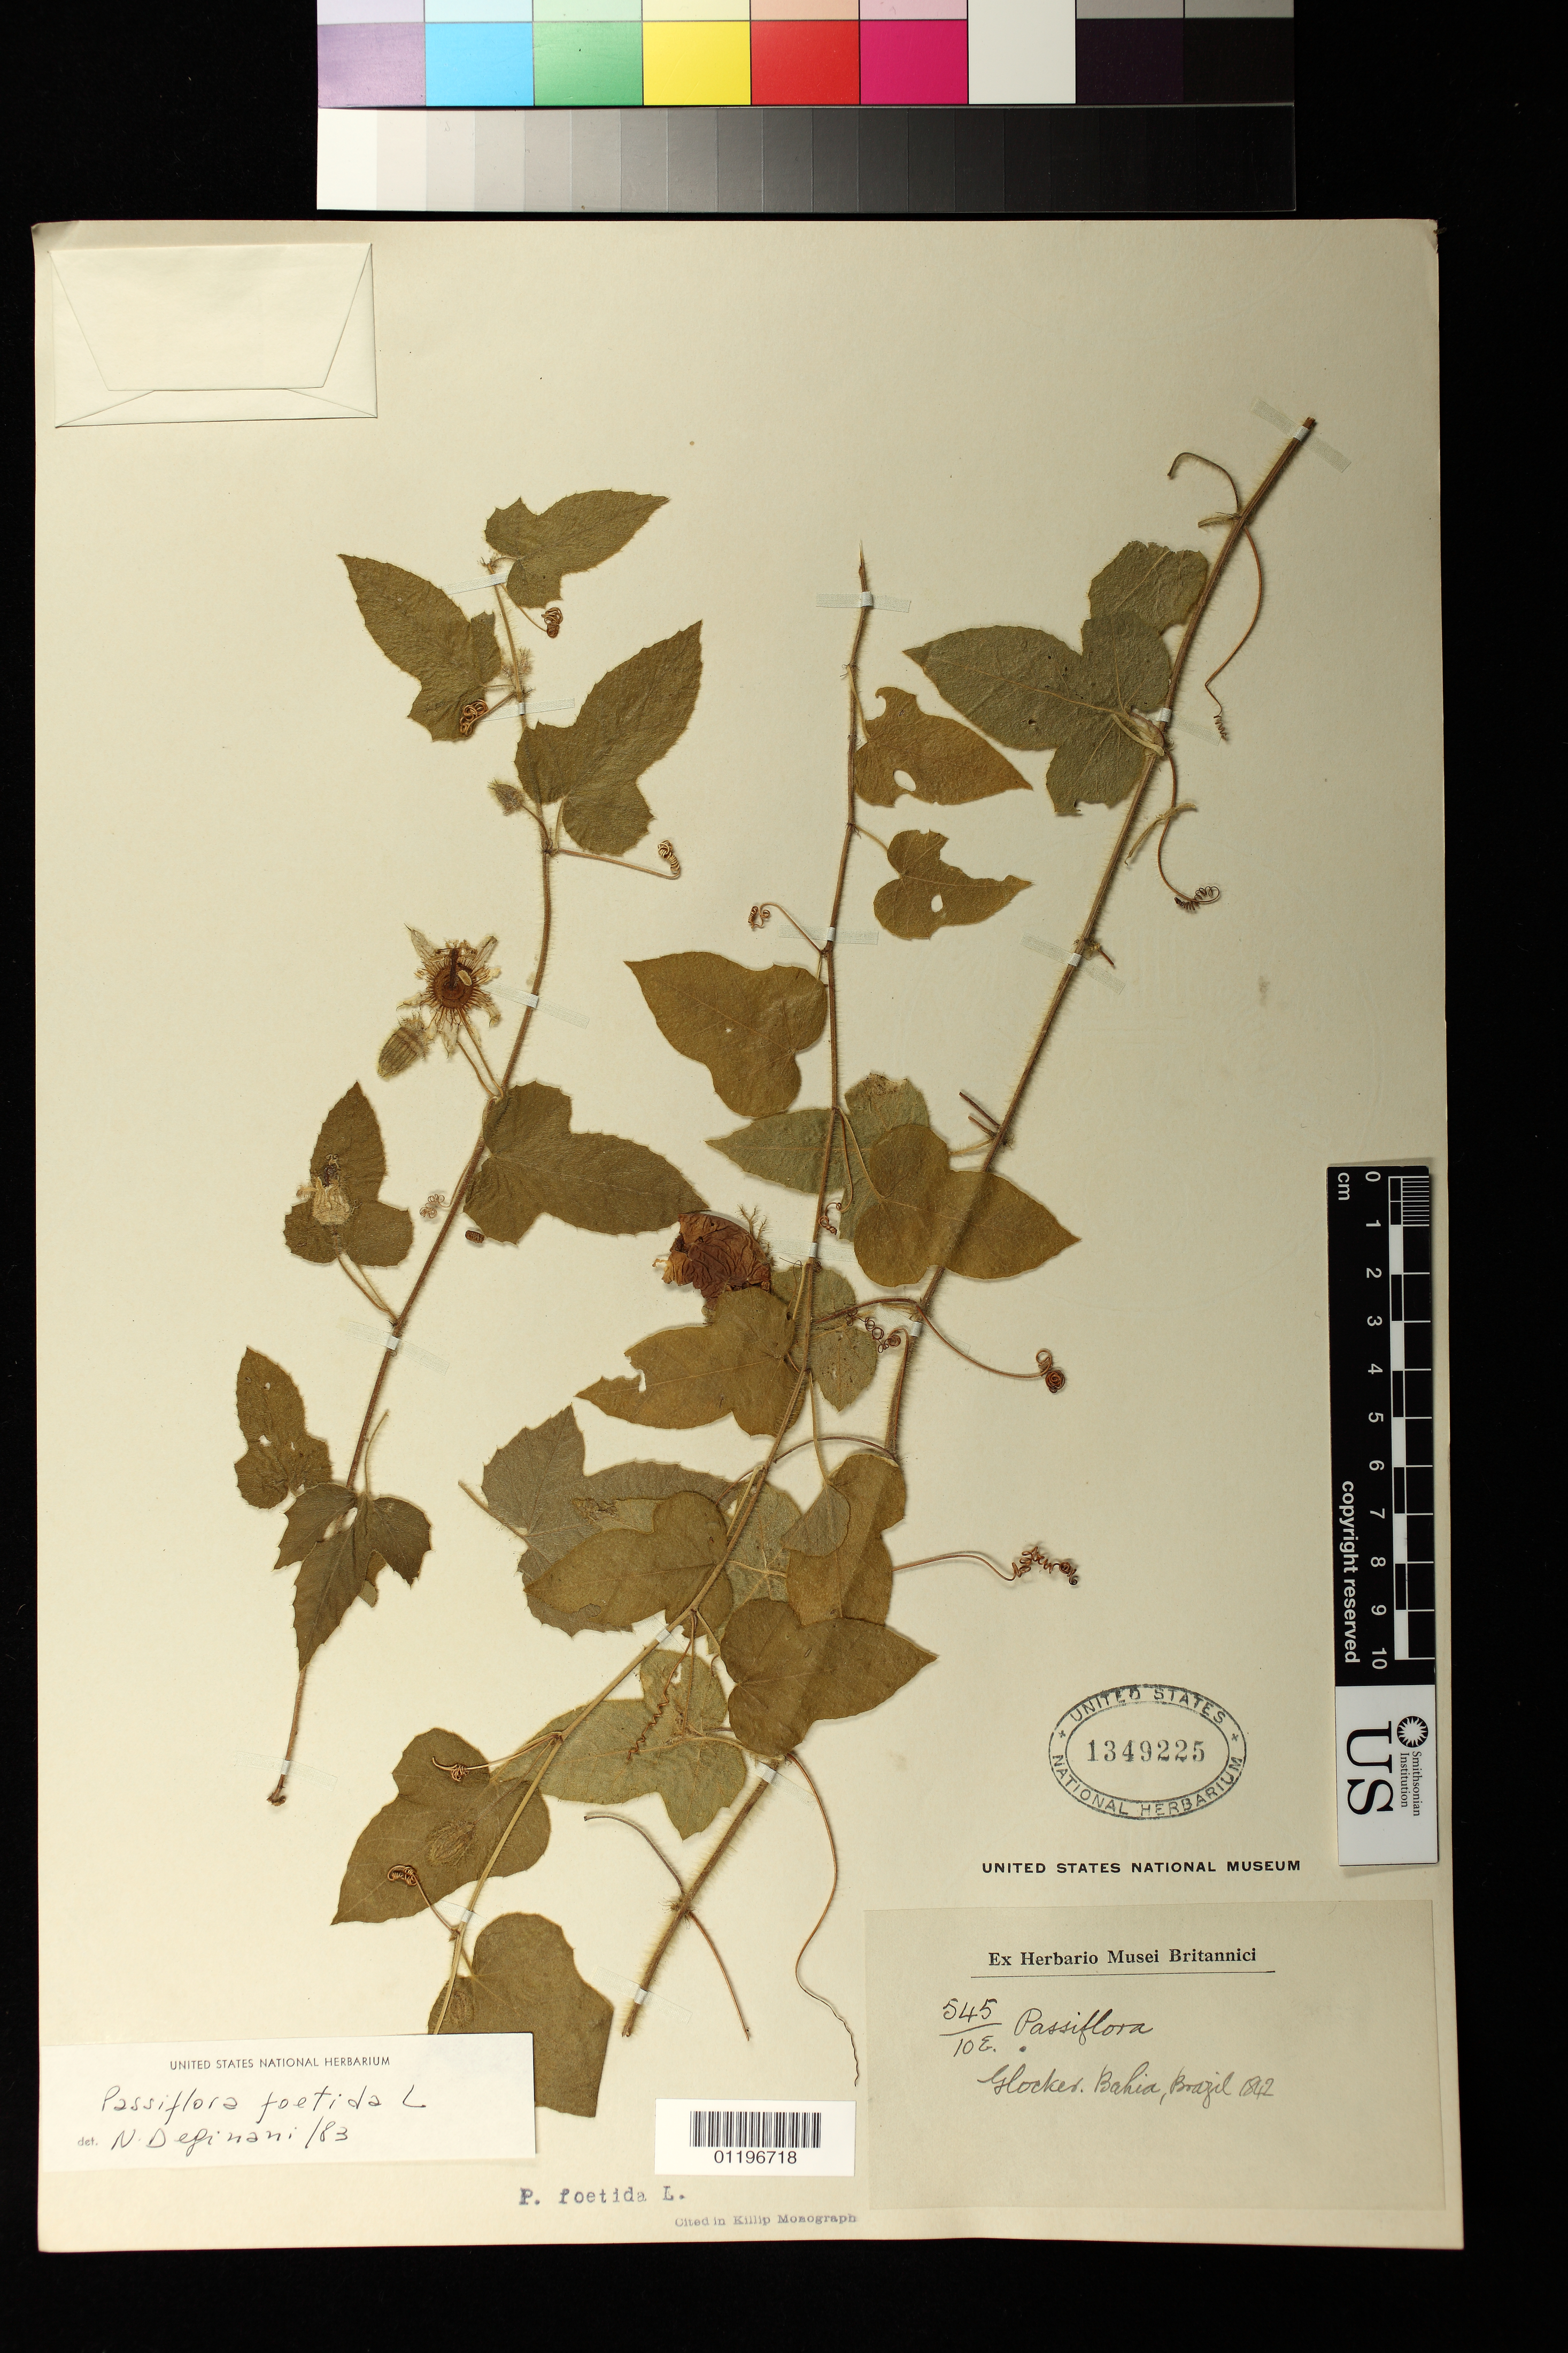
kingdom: Plantae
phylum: Tracheophyta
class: Magnoliopsida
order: Malpighiales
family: Passifloraceae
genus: Passiflora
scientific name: Passiflora foetida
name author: L.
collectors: E. F. Glocker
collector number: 545/10E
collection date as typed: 1842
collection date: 1842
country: Brazil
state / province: Bahia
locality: North of Esplanda city on road to Jaquera.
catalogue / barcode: US 1349225